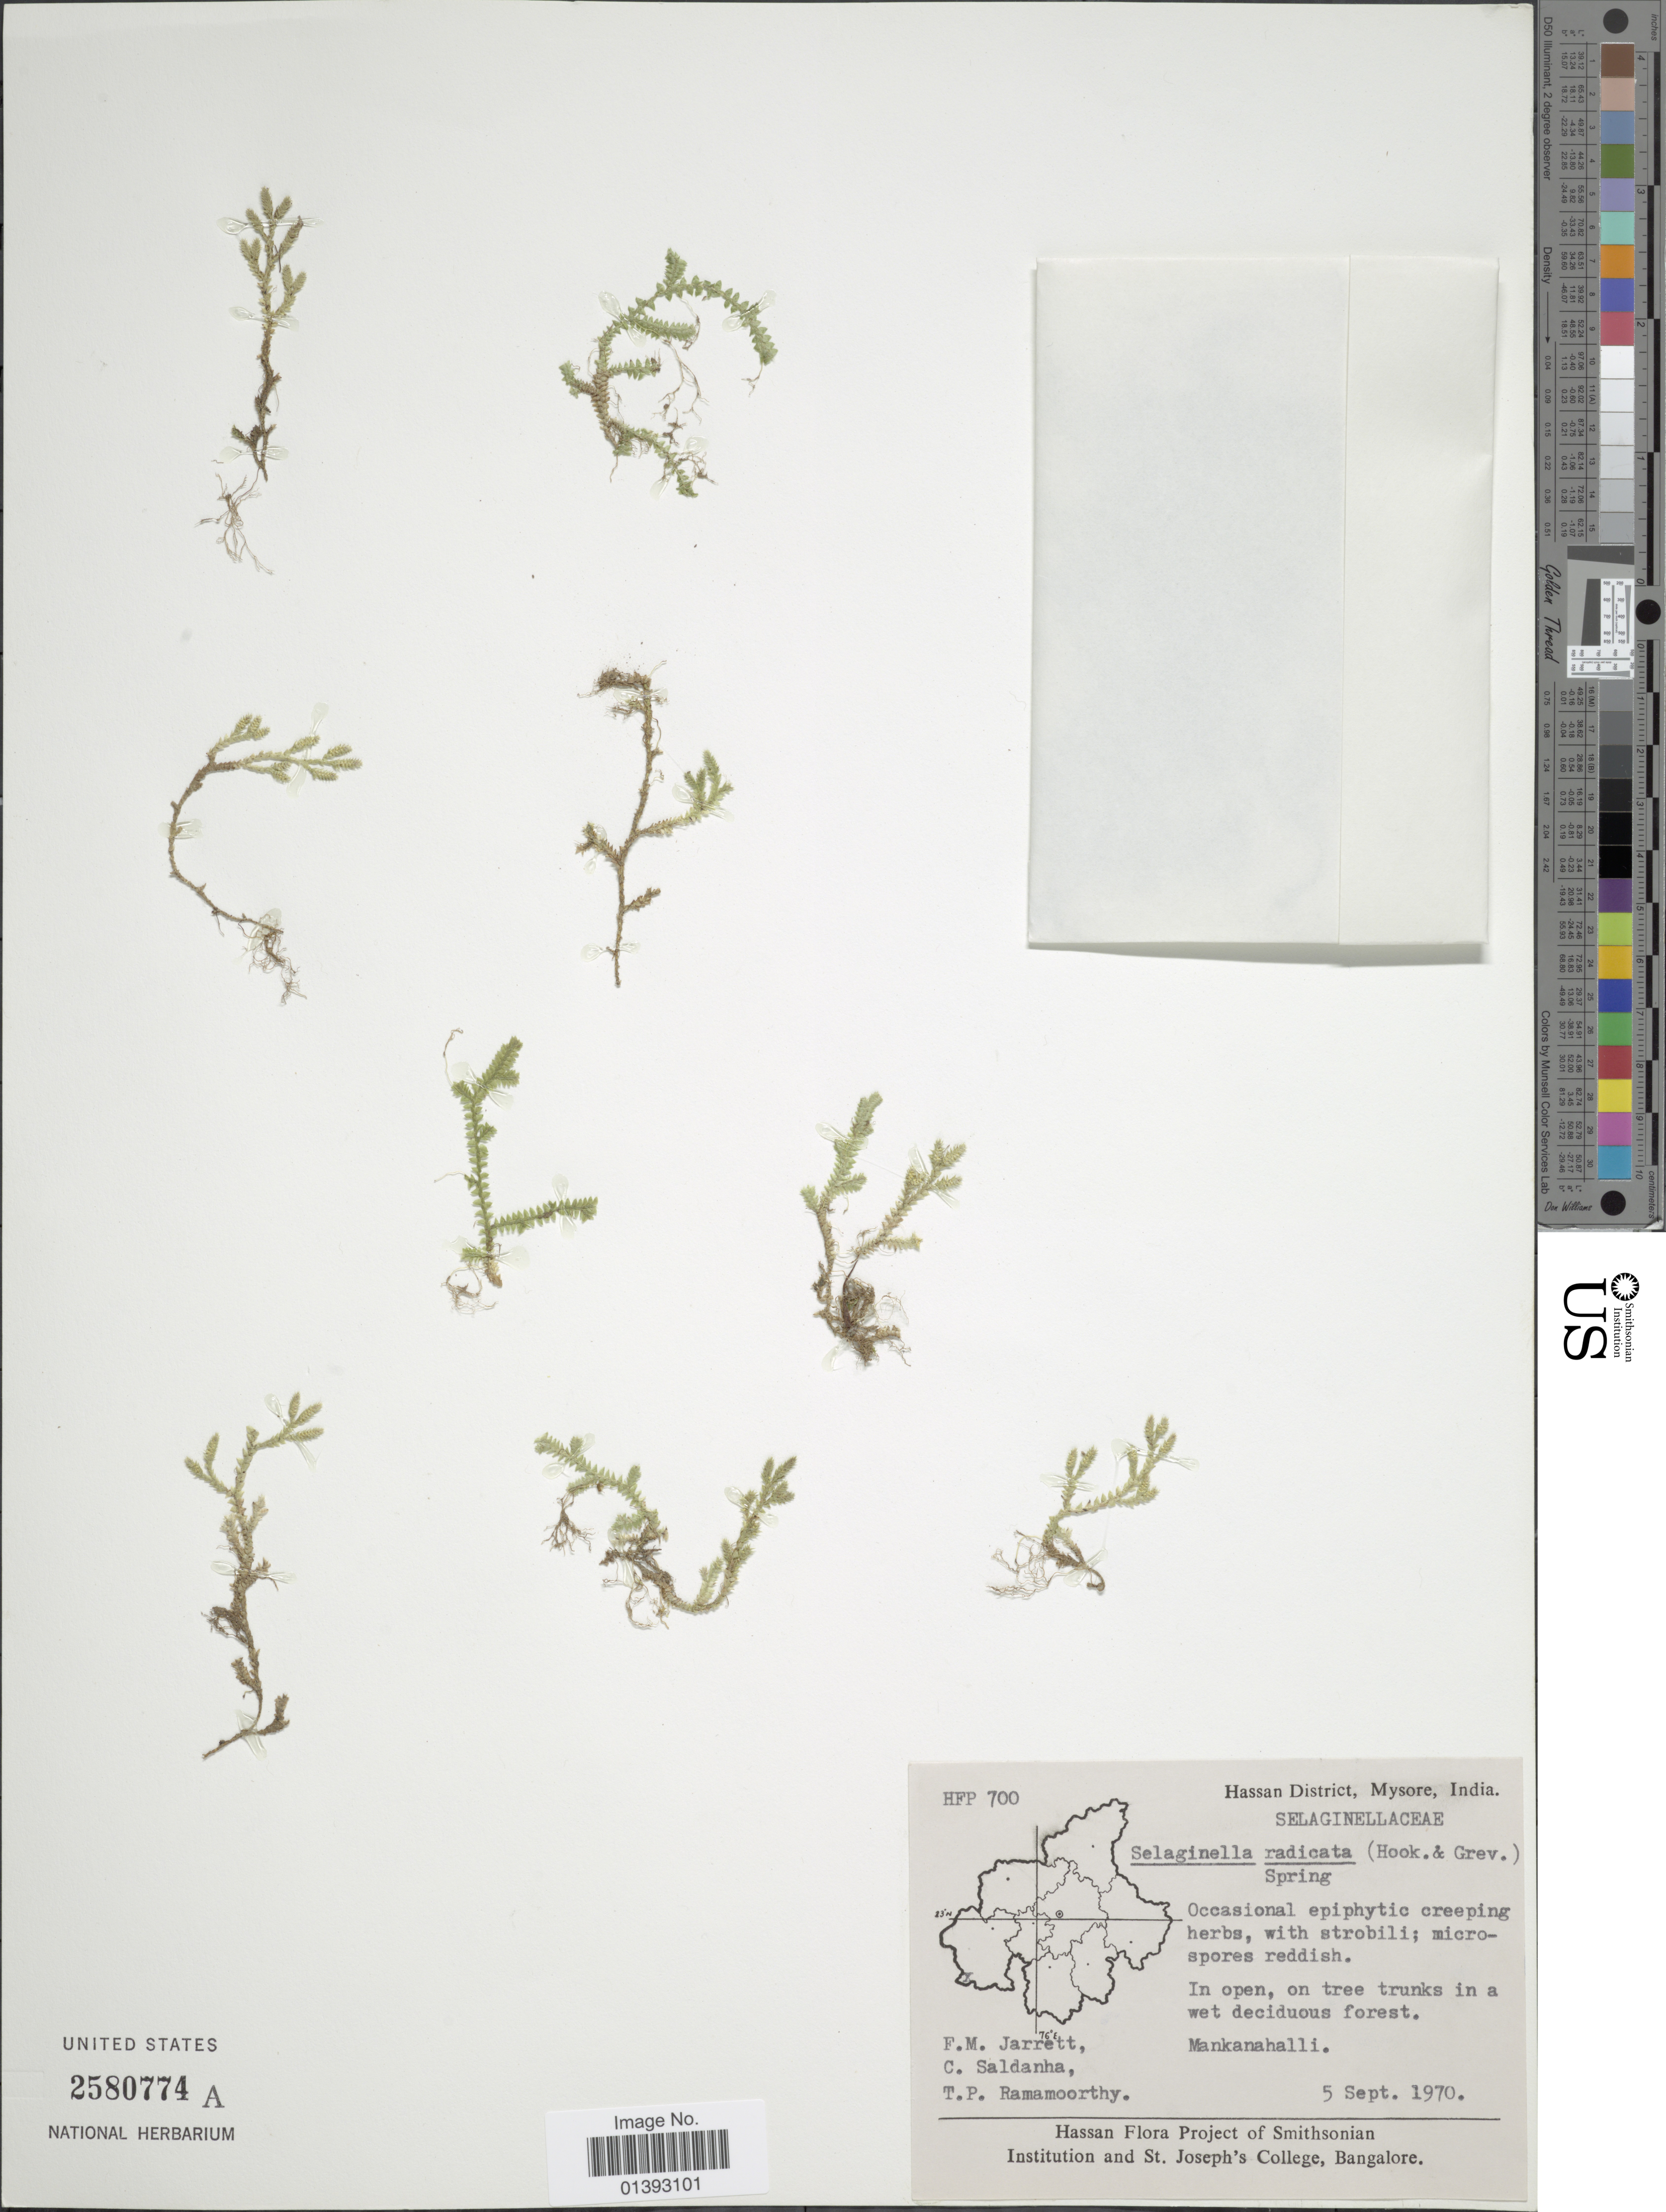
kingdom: Plantae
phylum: Tracheophyta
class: Lycopodiopsida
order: Selaginellales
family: Selaginellaceae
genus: Selaginella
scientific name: Selaginella radicata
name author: (Hook. & Grev.) Spring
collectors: F. M. Jarrett, C. Saldanha & T. P. Ramamoorthy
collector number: HFP700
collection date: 1970-09-05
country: India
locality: Hassan District, Mysore, Mankanahalli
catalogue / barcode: US 2580774A